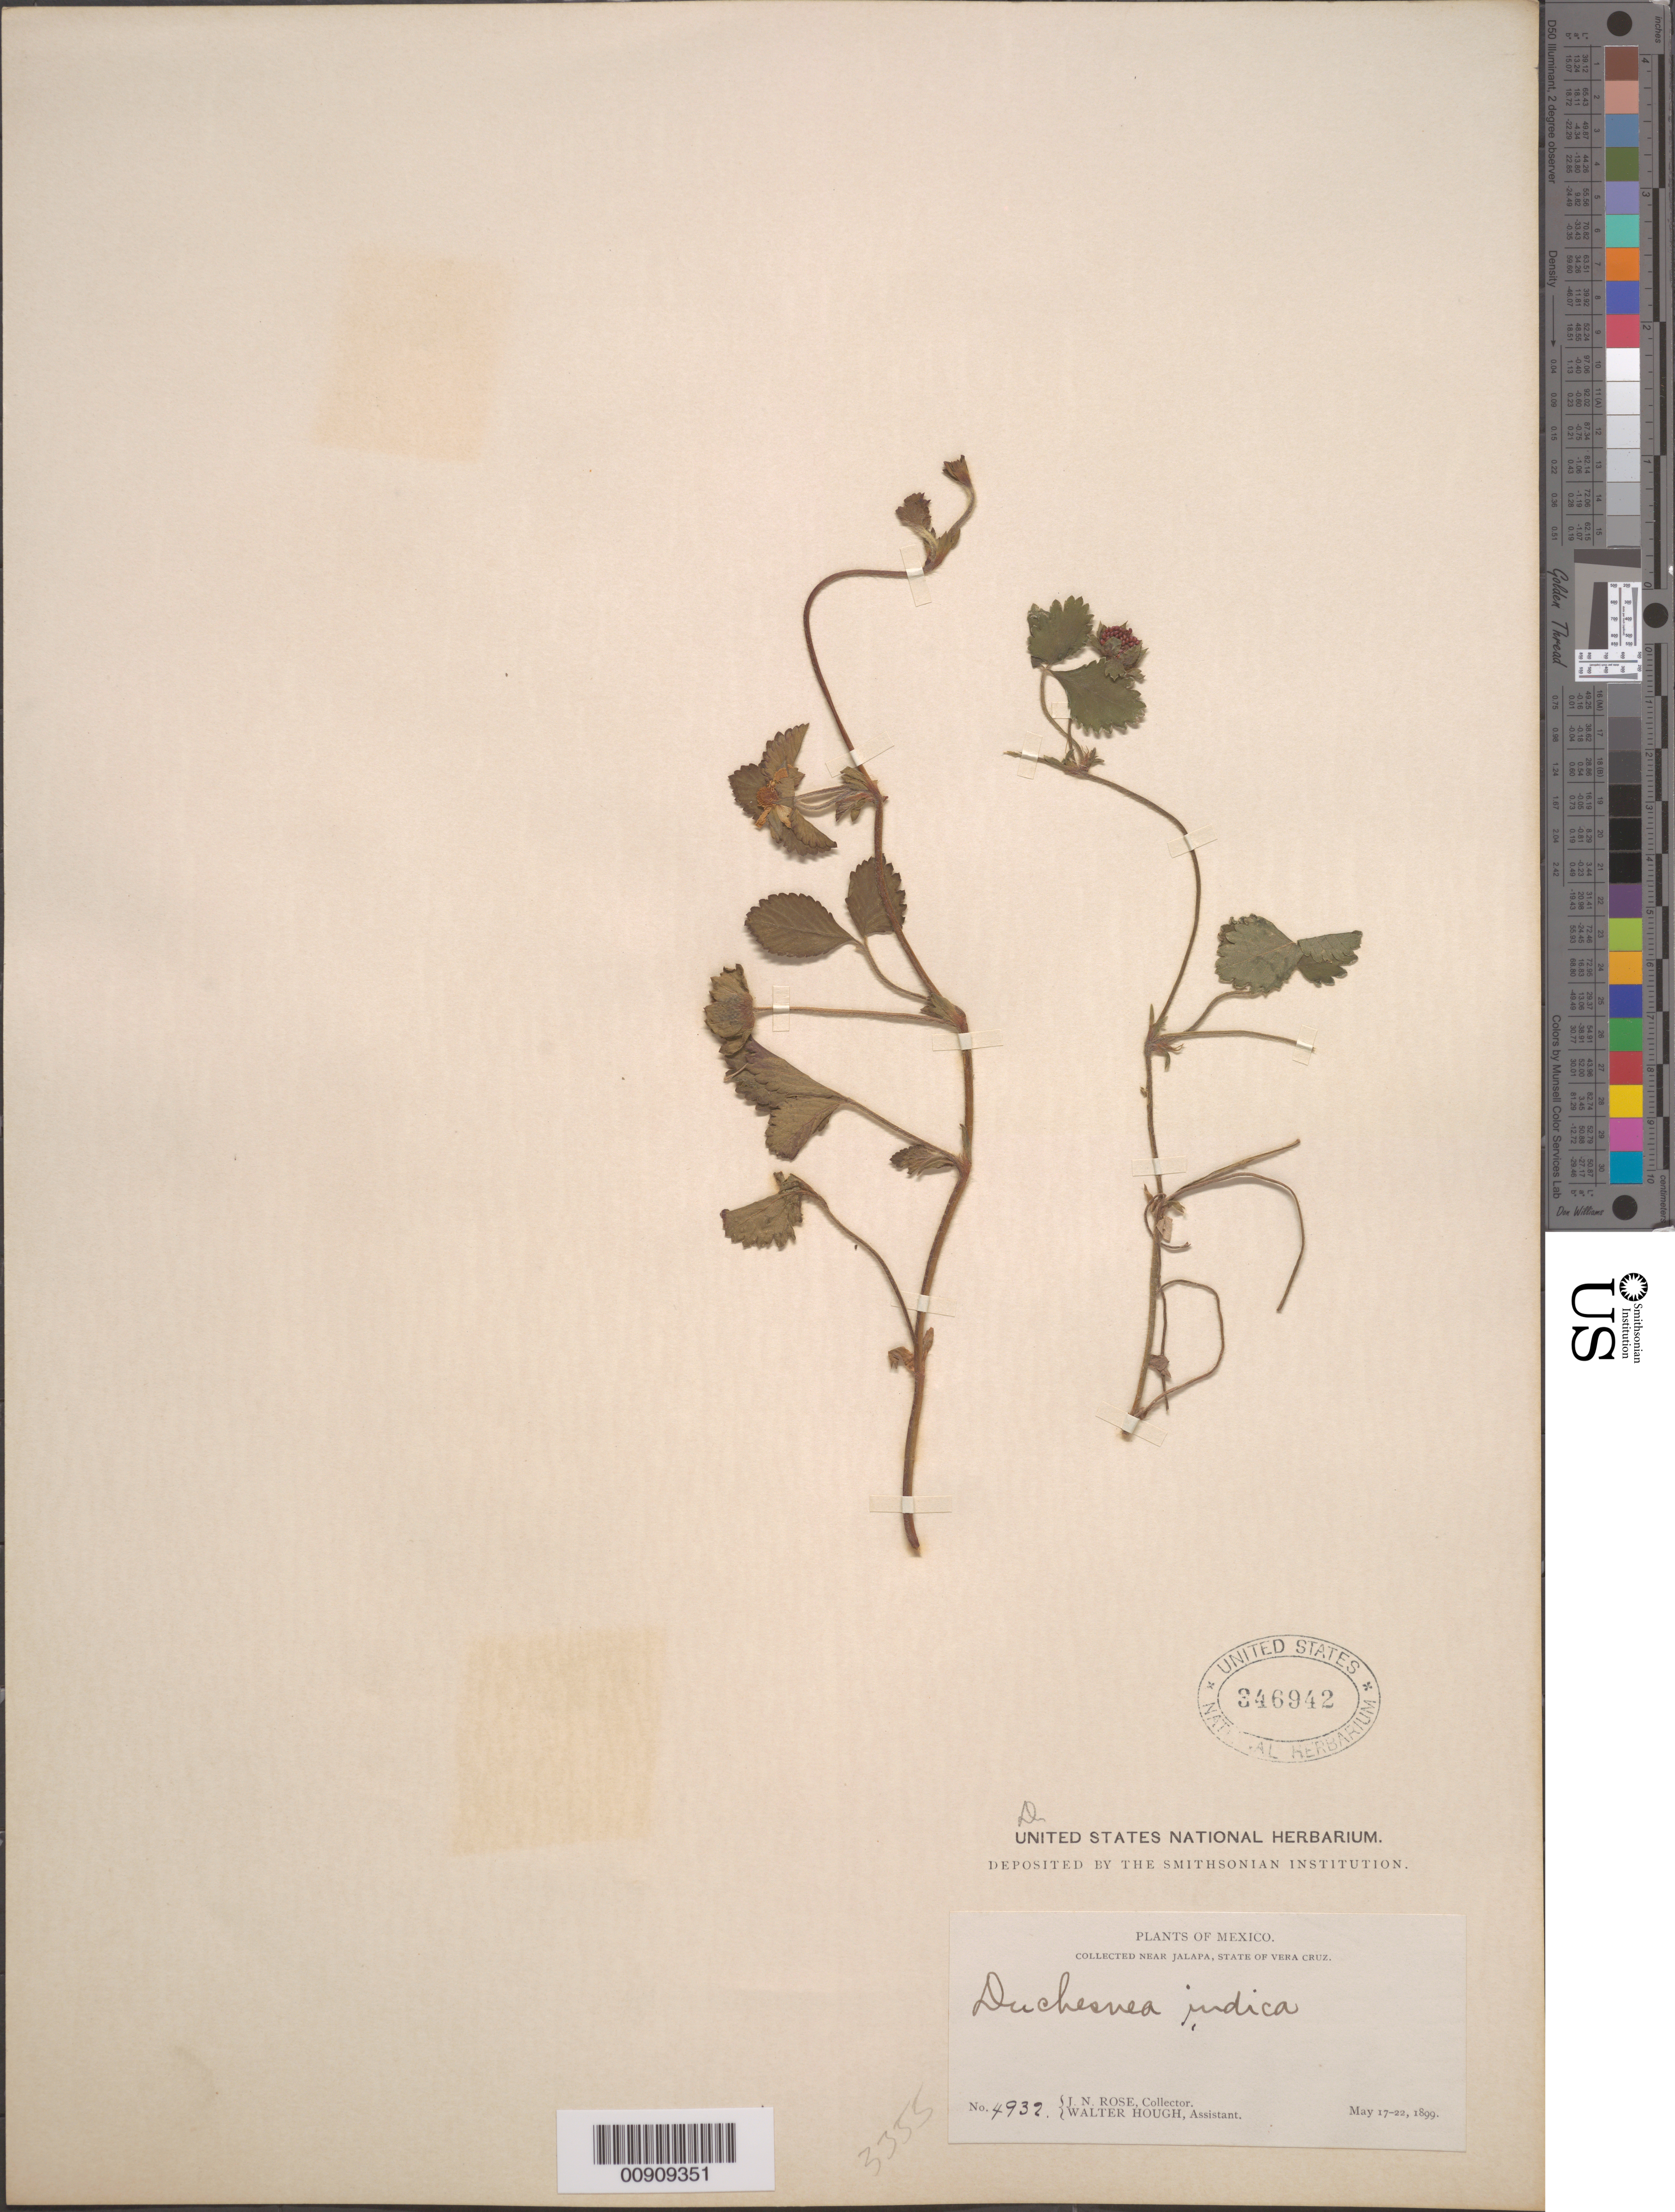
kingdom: Plantae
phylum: Tracheophyta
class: Magnoliopsida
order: Rosales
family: Rosaceae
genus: Potentilla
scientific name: Potentilla indica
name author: (Andrews) Th. Wolf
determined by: Strong, Mark T., (BOT), Smithsonian Institution - National Museum of Natural History (UNITED STATES)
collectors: J. N. Rose & W. Hough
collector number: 4932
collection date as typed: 17 May 1899 to 22 May 1899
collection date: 1899-05-17/1899-05-22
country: Mexico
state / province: Veracruz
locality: Near Jalapa, State of Veracruz.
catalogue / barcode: US 346942